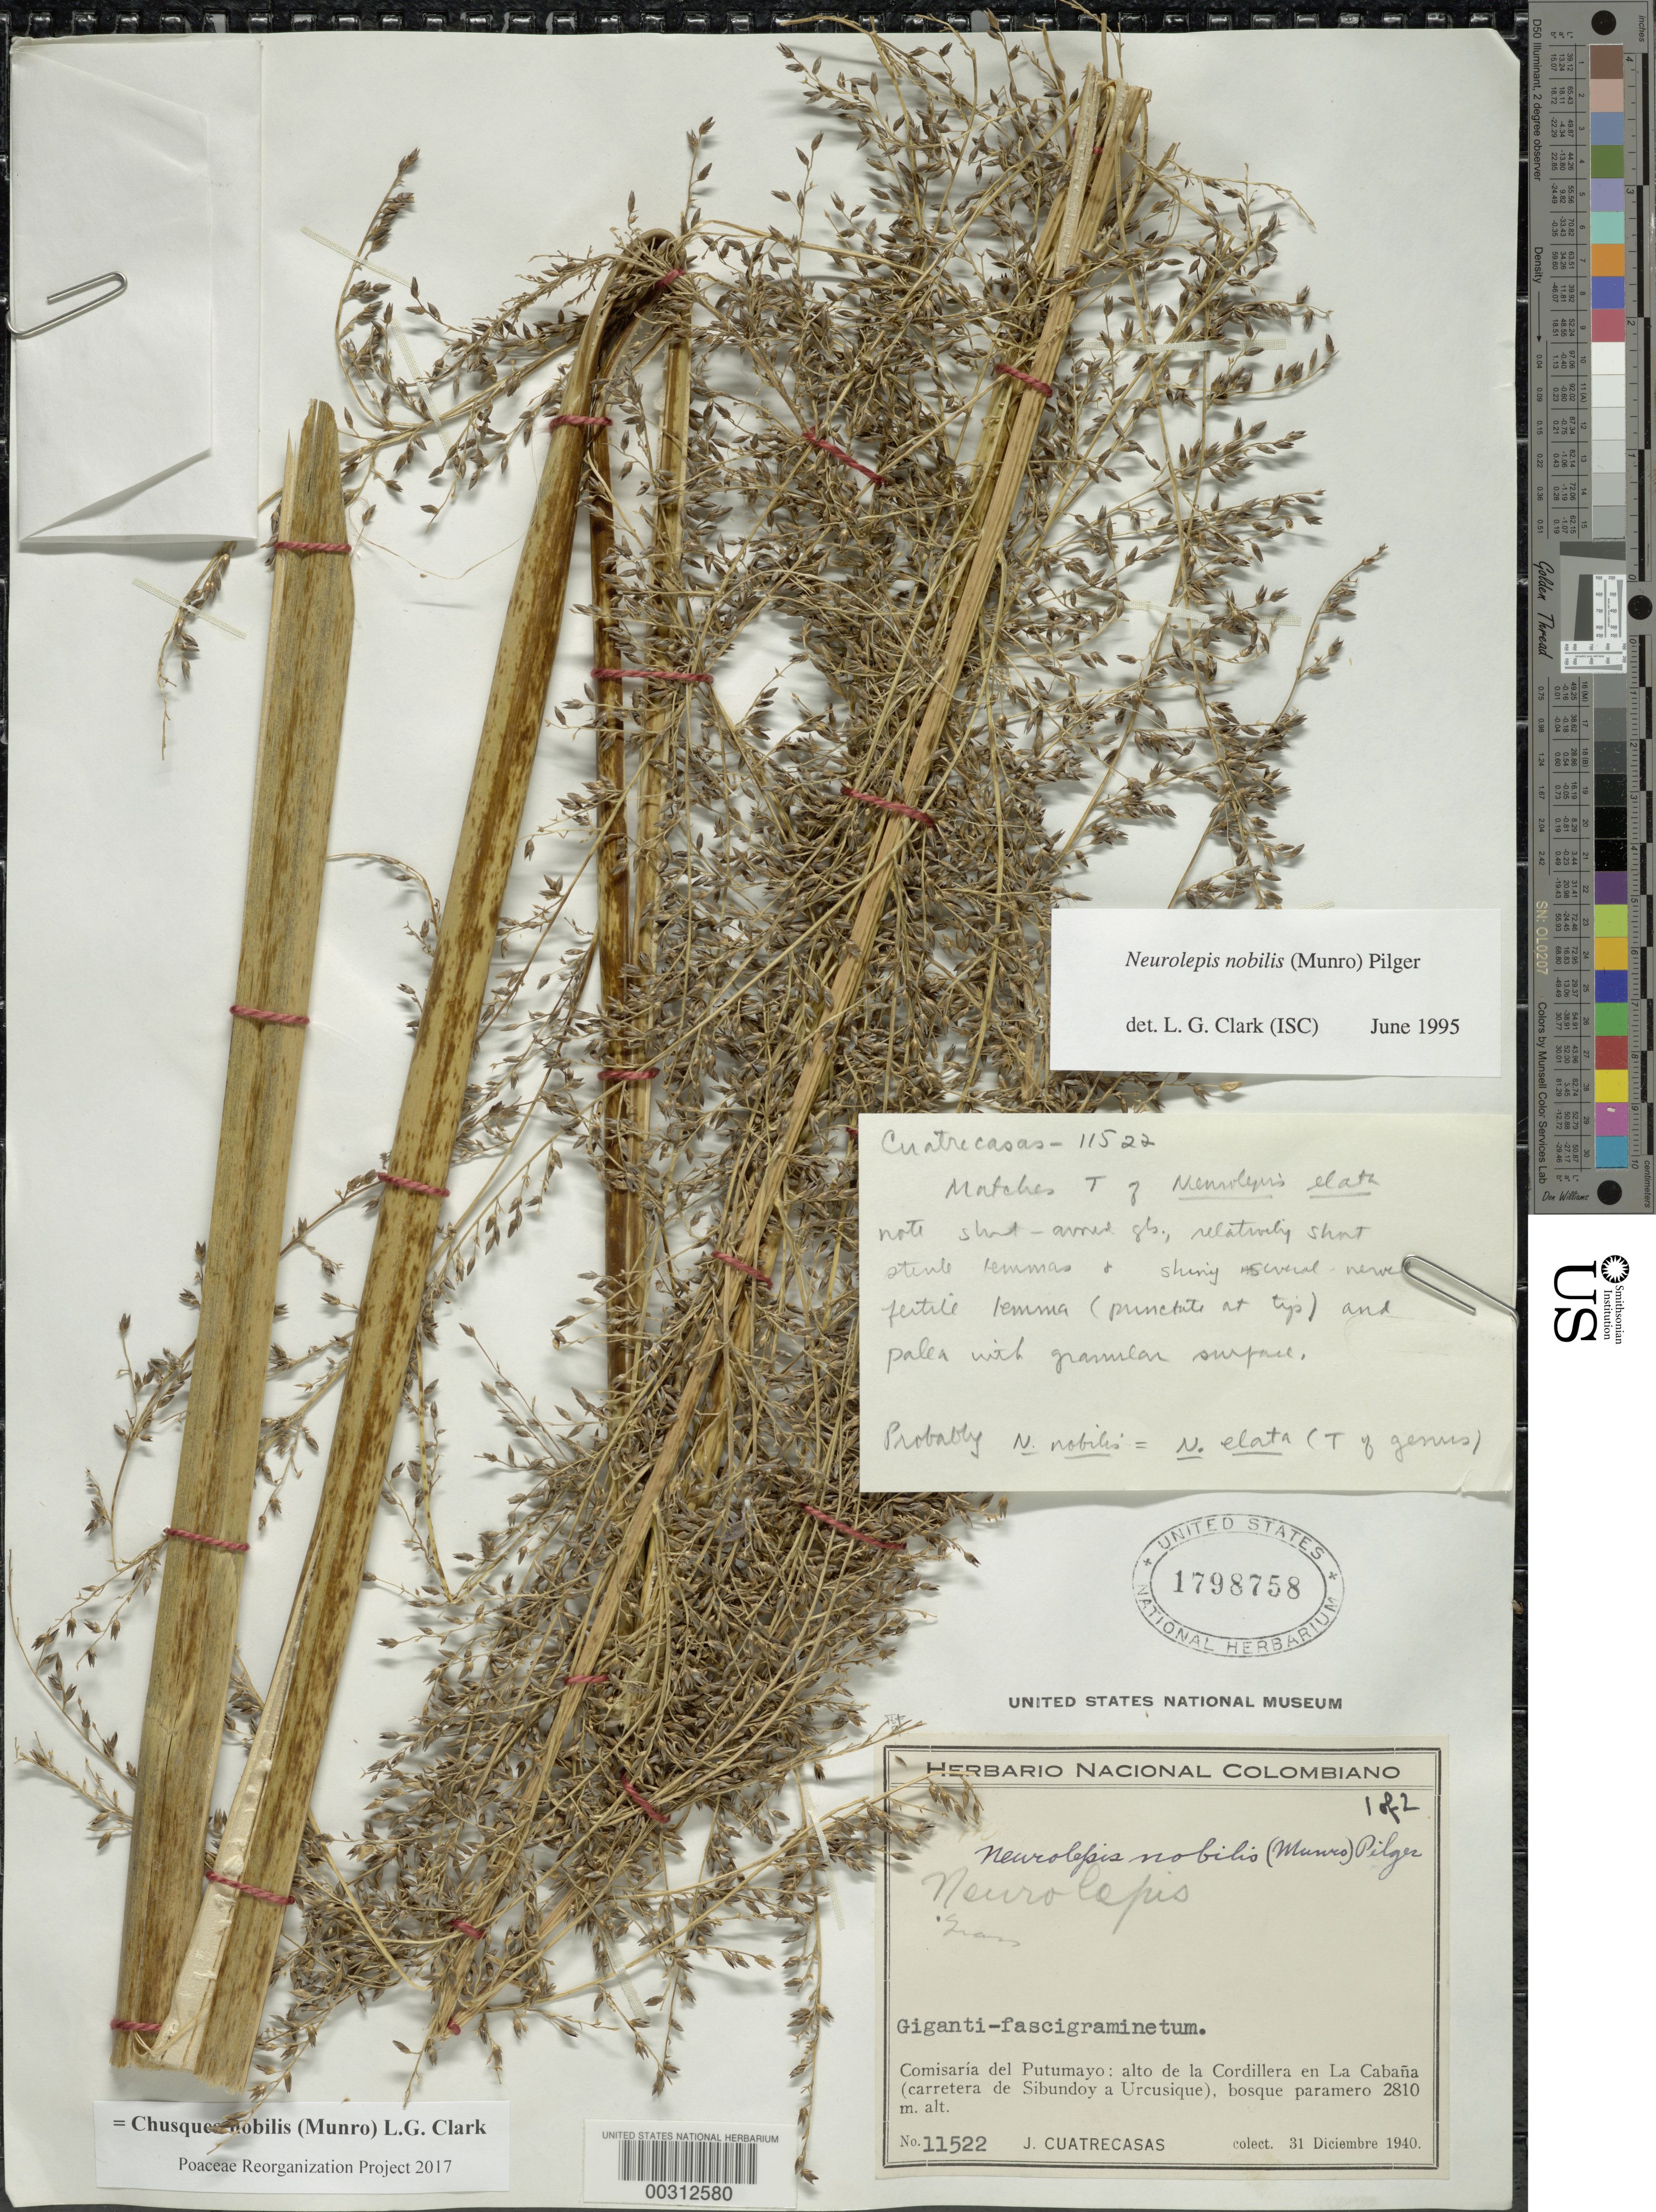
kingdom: Plantae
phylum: Tracheophyta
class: Liliopsida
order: Poales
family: Poaceae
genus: Chusquea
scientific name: Chusquea nobilis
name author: (Munro) L.G. Clark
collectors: J. Cuatrecasas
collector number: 11522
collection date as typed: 31 Dec 1940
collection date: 1940-12-31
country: Colombia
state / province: Putumayo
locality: La Cabana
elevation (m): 2810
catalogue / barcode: US 1798758